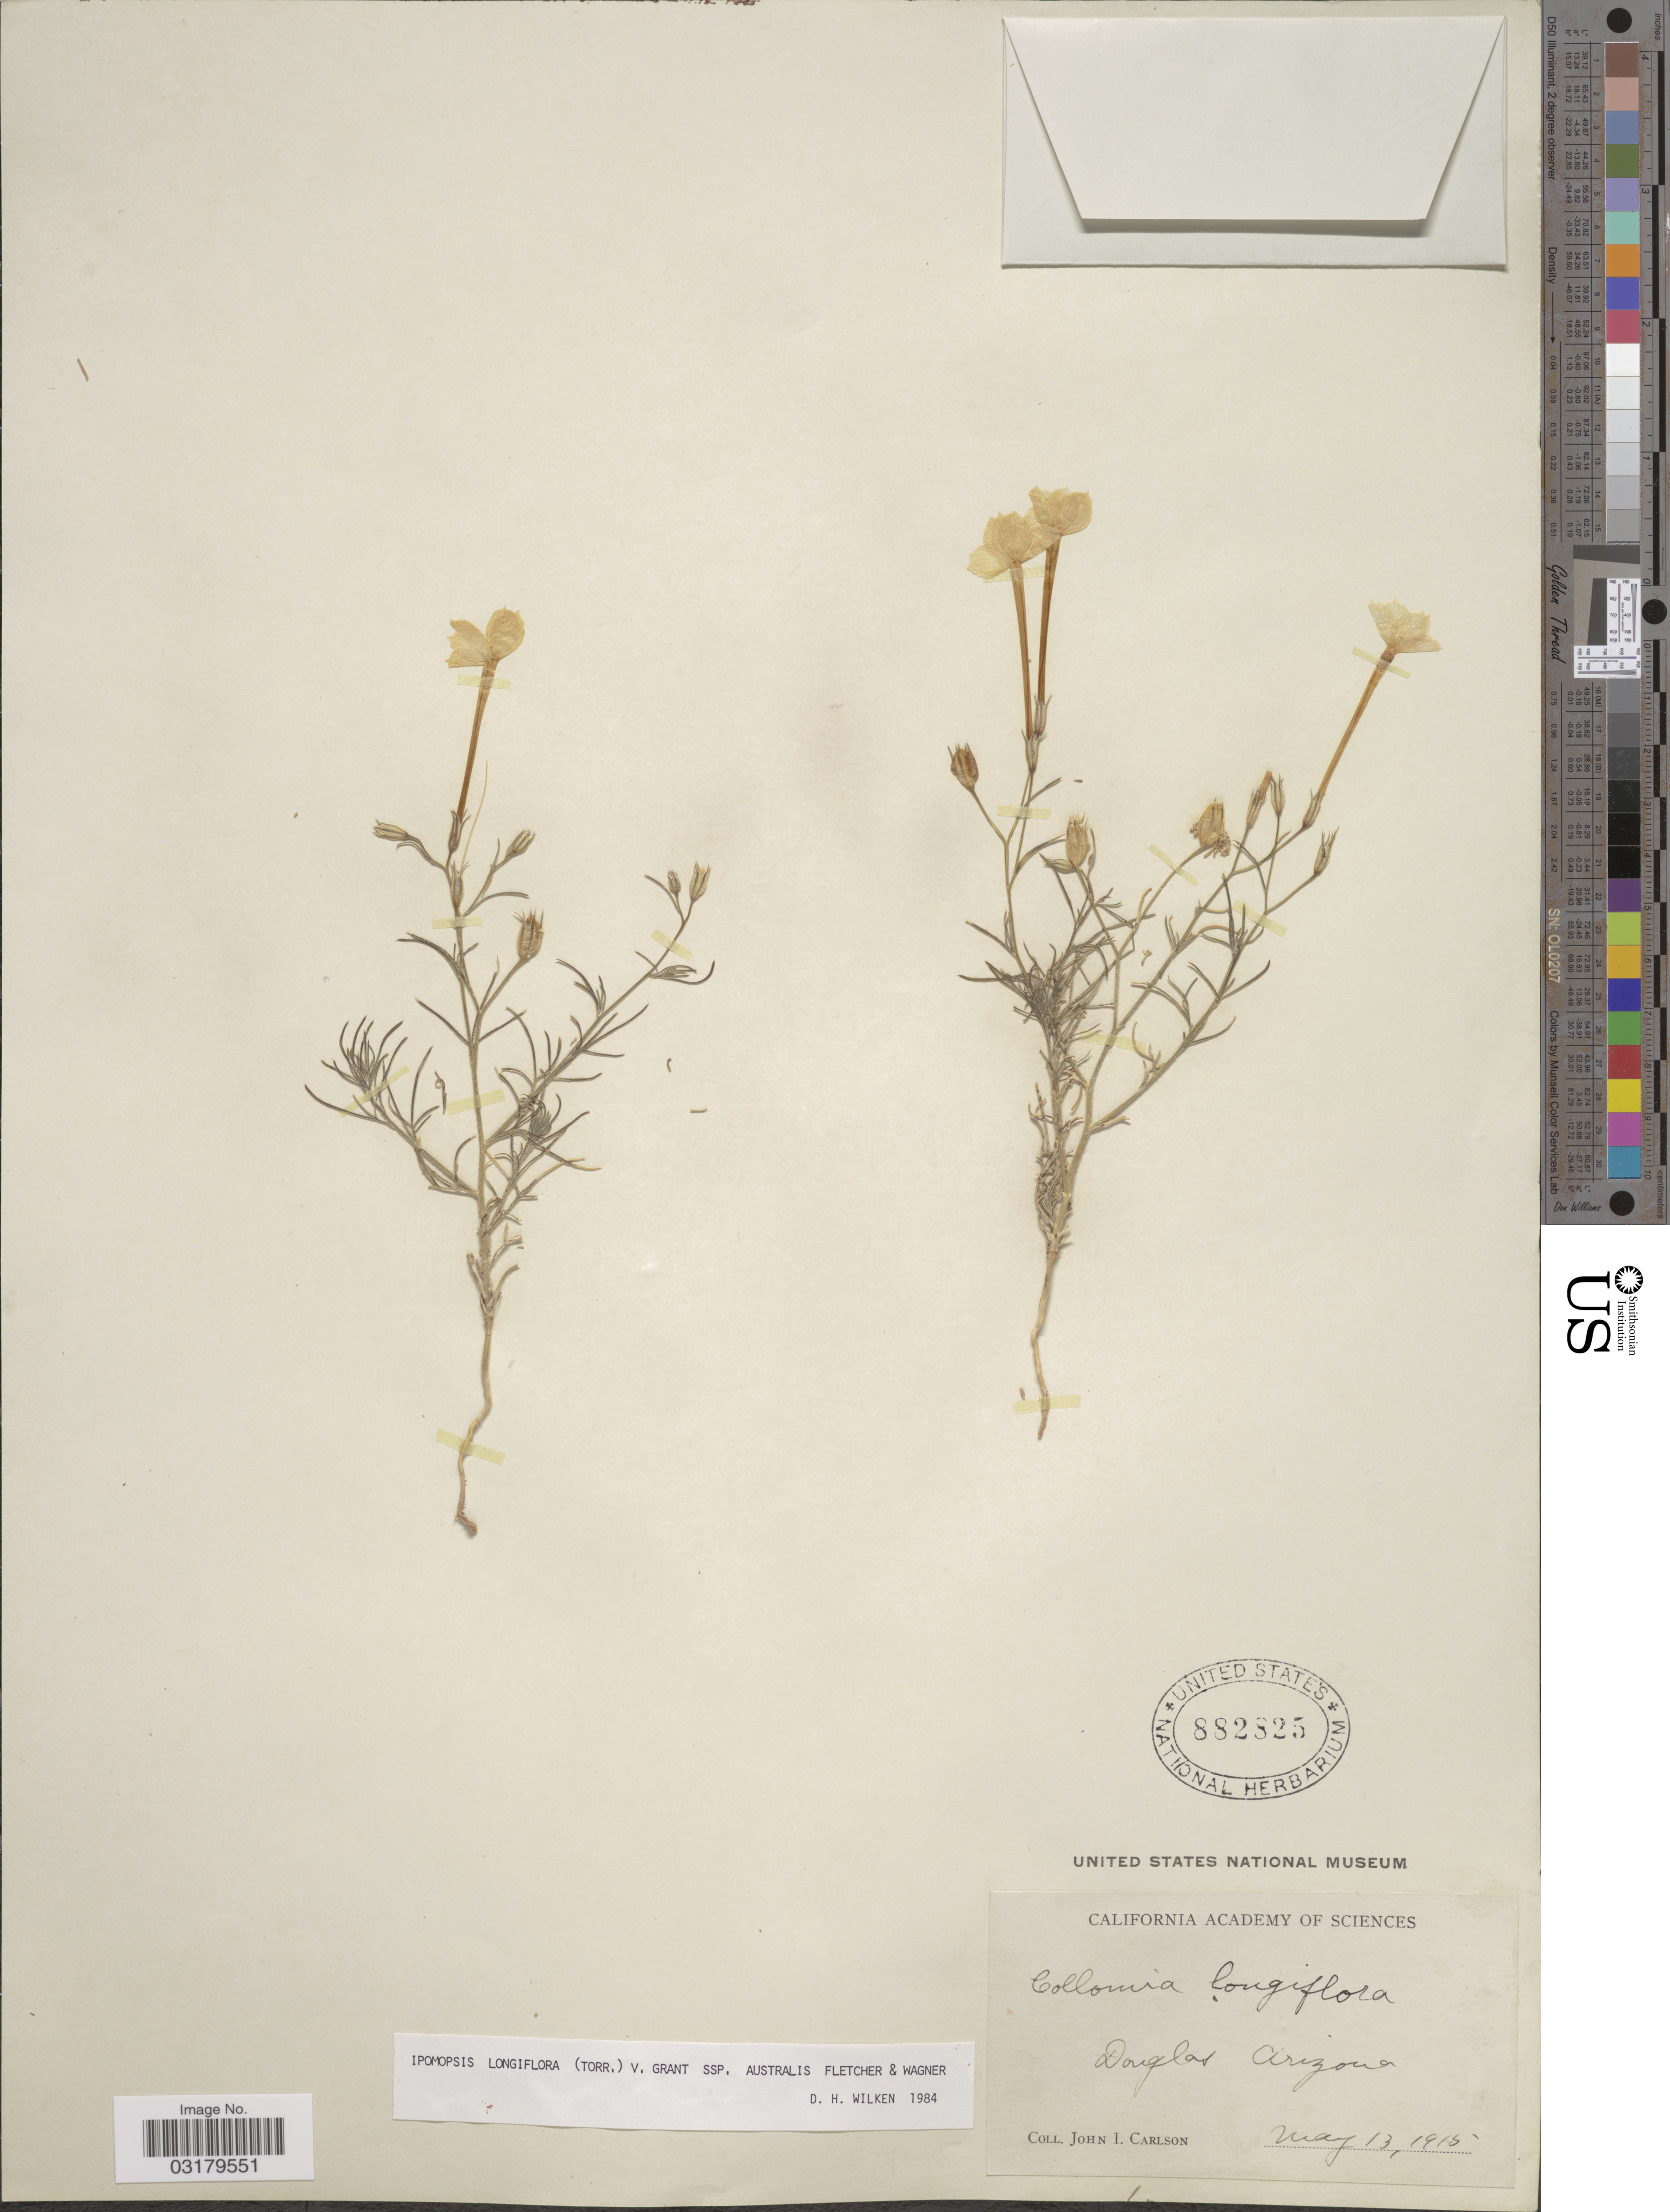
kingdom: Plantae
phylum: Tracheophyta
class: Magnoliopsida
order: Ericales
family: Polemoniaceae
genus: Ipomopsis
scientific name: Ipomopsis longiflora subsp. australis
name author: R.A. Fletcher & W.L. Wagner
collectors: J. Carlson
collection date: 1915-05-13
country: United States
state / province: Arizona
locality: Douglas.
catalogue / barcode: US 882825